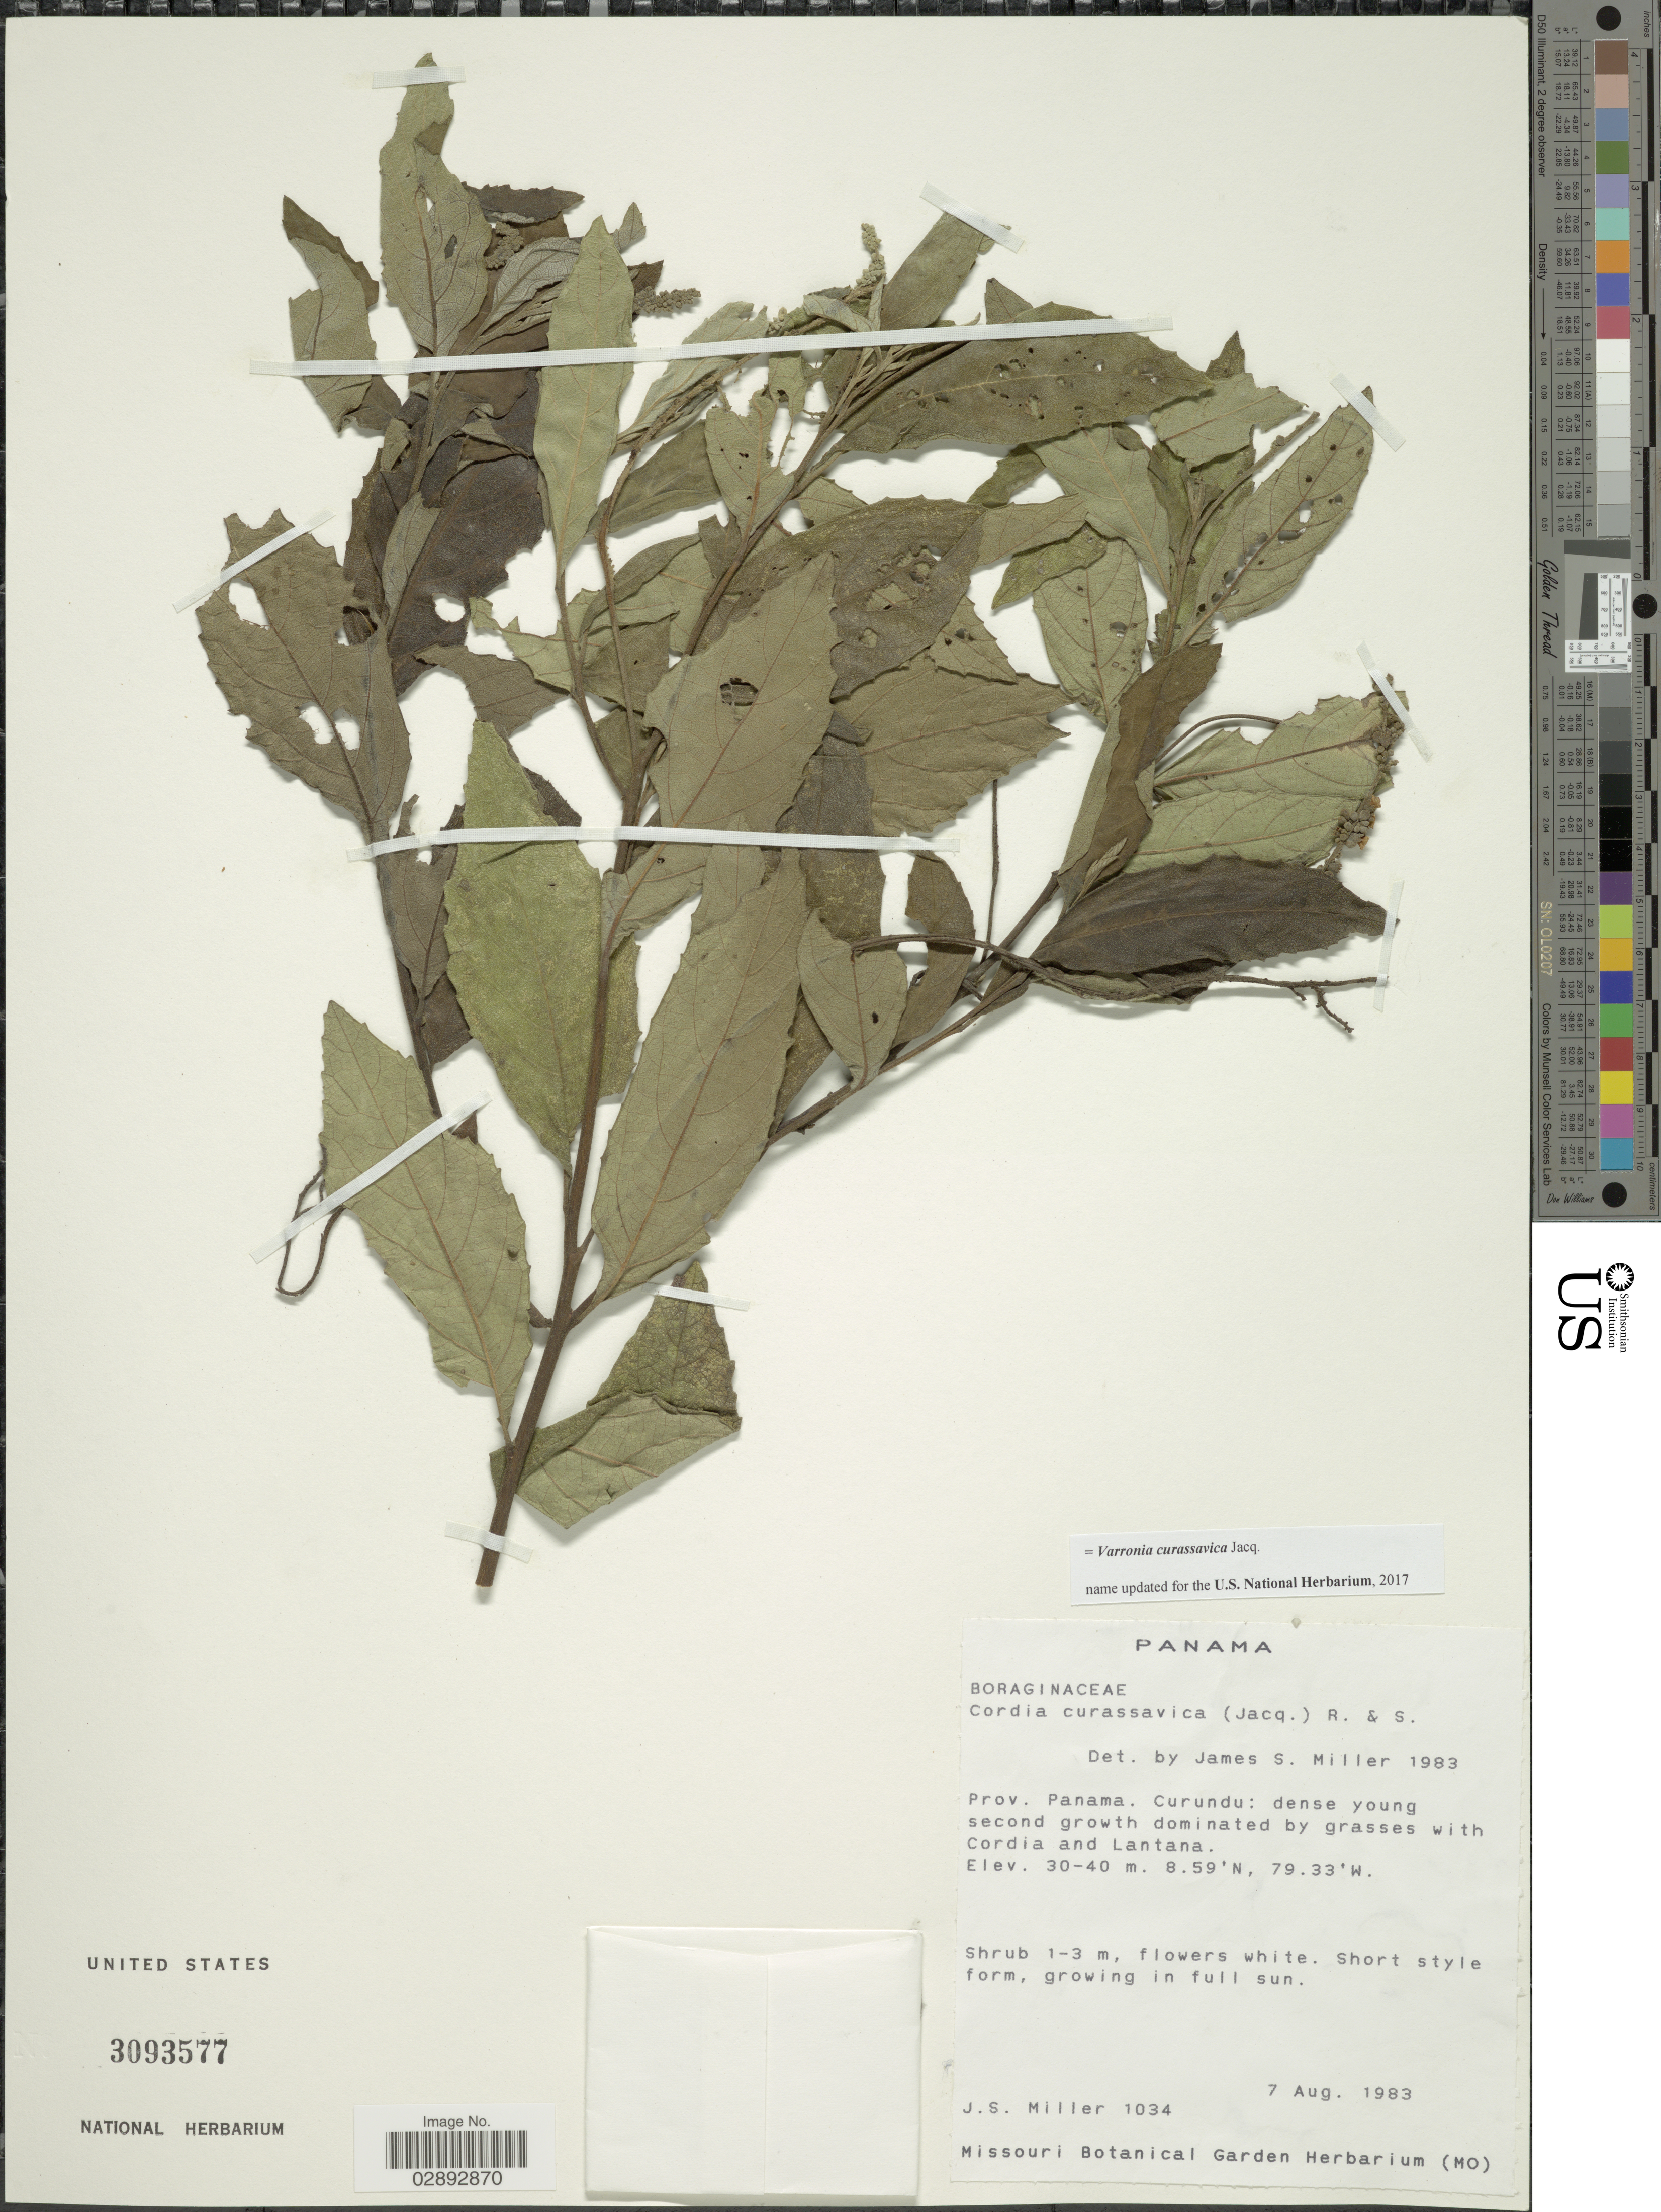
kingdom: Plantae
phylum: Tracheophyta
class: Magnoliopsida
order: Boraginales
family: Cordiaceae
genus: Varronia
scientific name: Varronia curassavica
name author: Jacq.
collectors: J. S. Miller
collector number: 1034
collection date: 1983-08-07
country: Panama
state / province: Panamá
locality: Prov. Panama. Curundu.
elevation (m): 30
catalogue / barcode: US 3093577